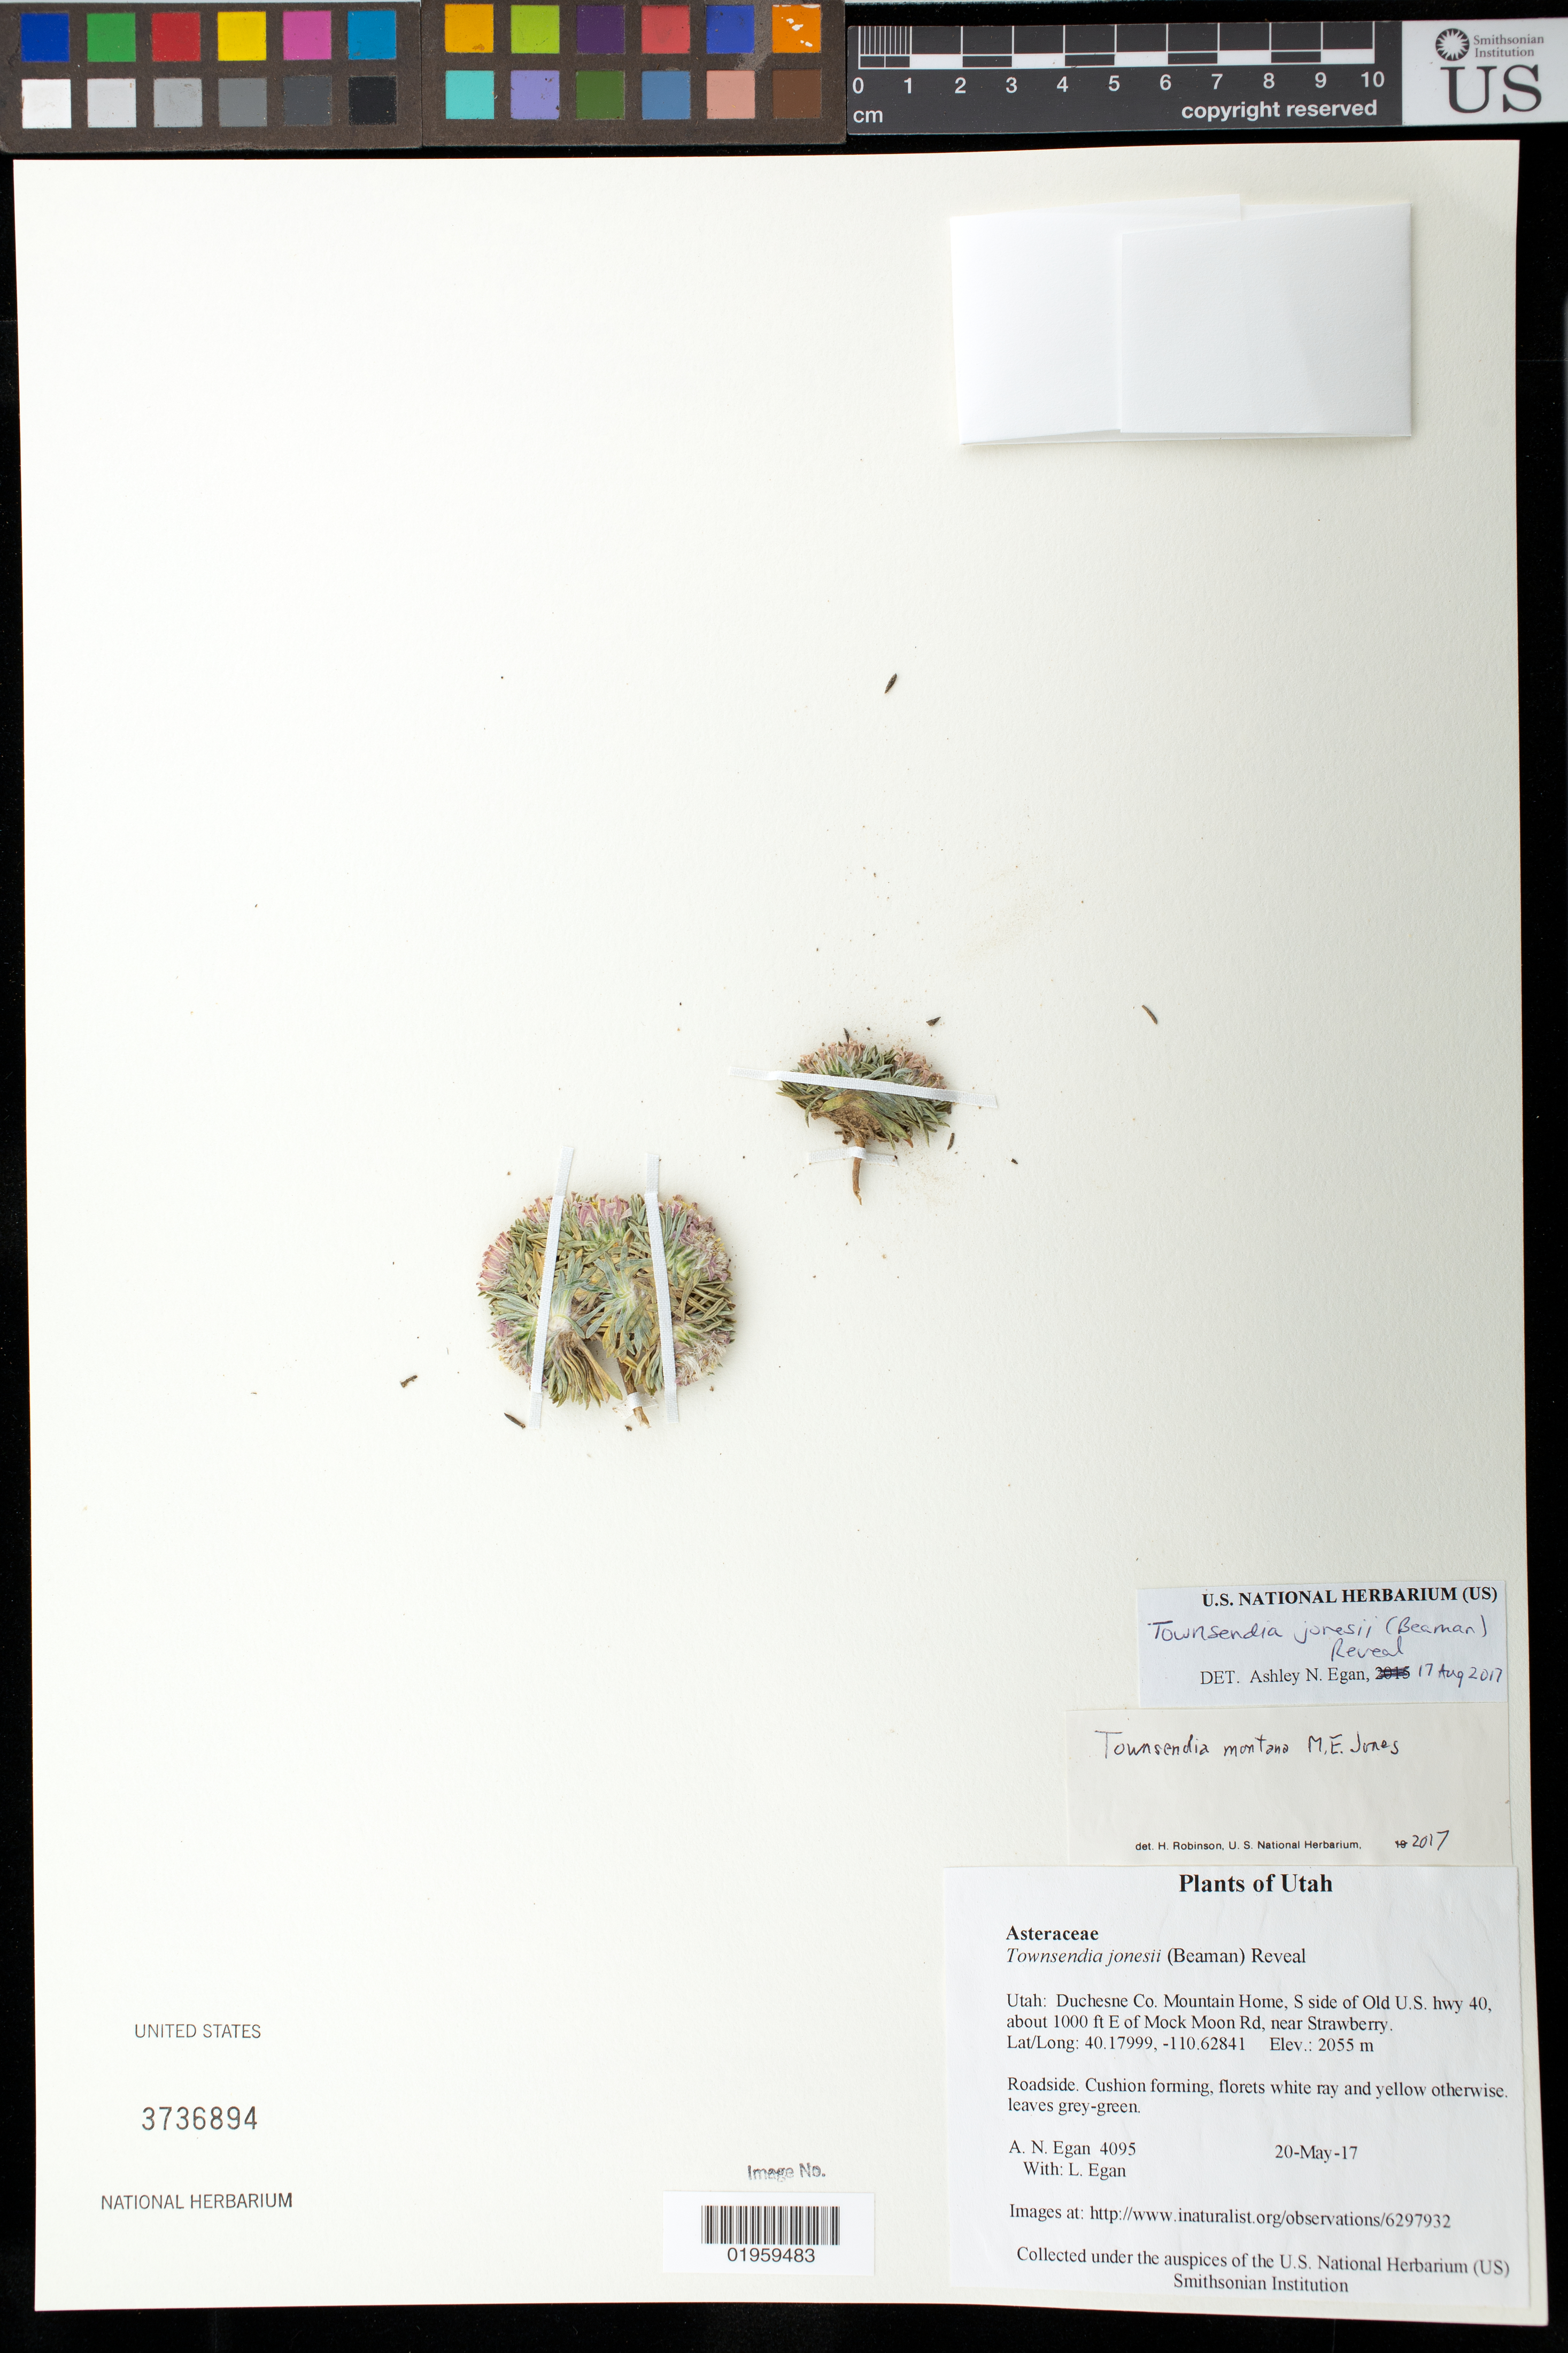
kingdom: Plantae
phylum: Tracheophyta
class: Magnoliopsida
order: Asterales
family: Asteraceae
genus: Townsendia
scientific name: Townsendia jonesii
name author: (Beaman) Reveal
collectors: A. N. Egan & L. Egan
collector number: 4095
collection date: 2017-05-20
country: United States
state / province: Utah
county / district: Duchesne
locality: Mountain Home, S side of Old U.S. hwy 40, about 1000 ft E of Mock Moon Rd, near Strawberry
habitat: Roadside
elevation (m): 2055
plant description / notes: http://www.inaturalist.org/observations/6297932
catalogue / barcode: US 3736894